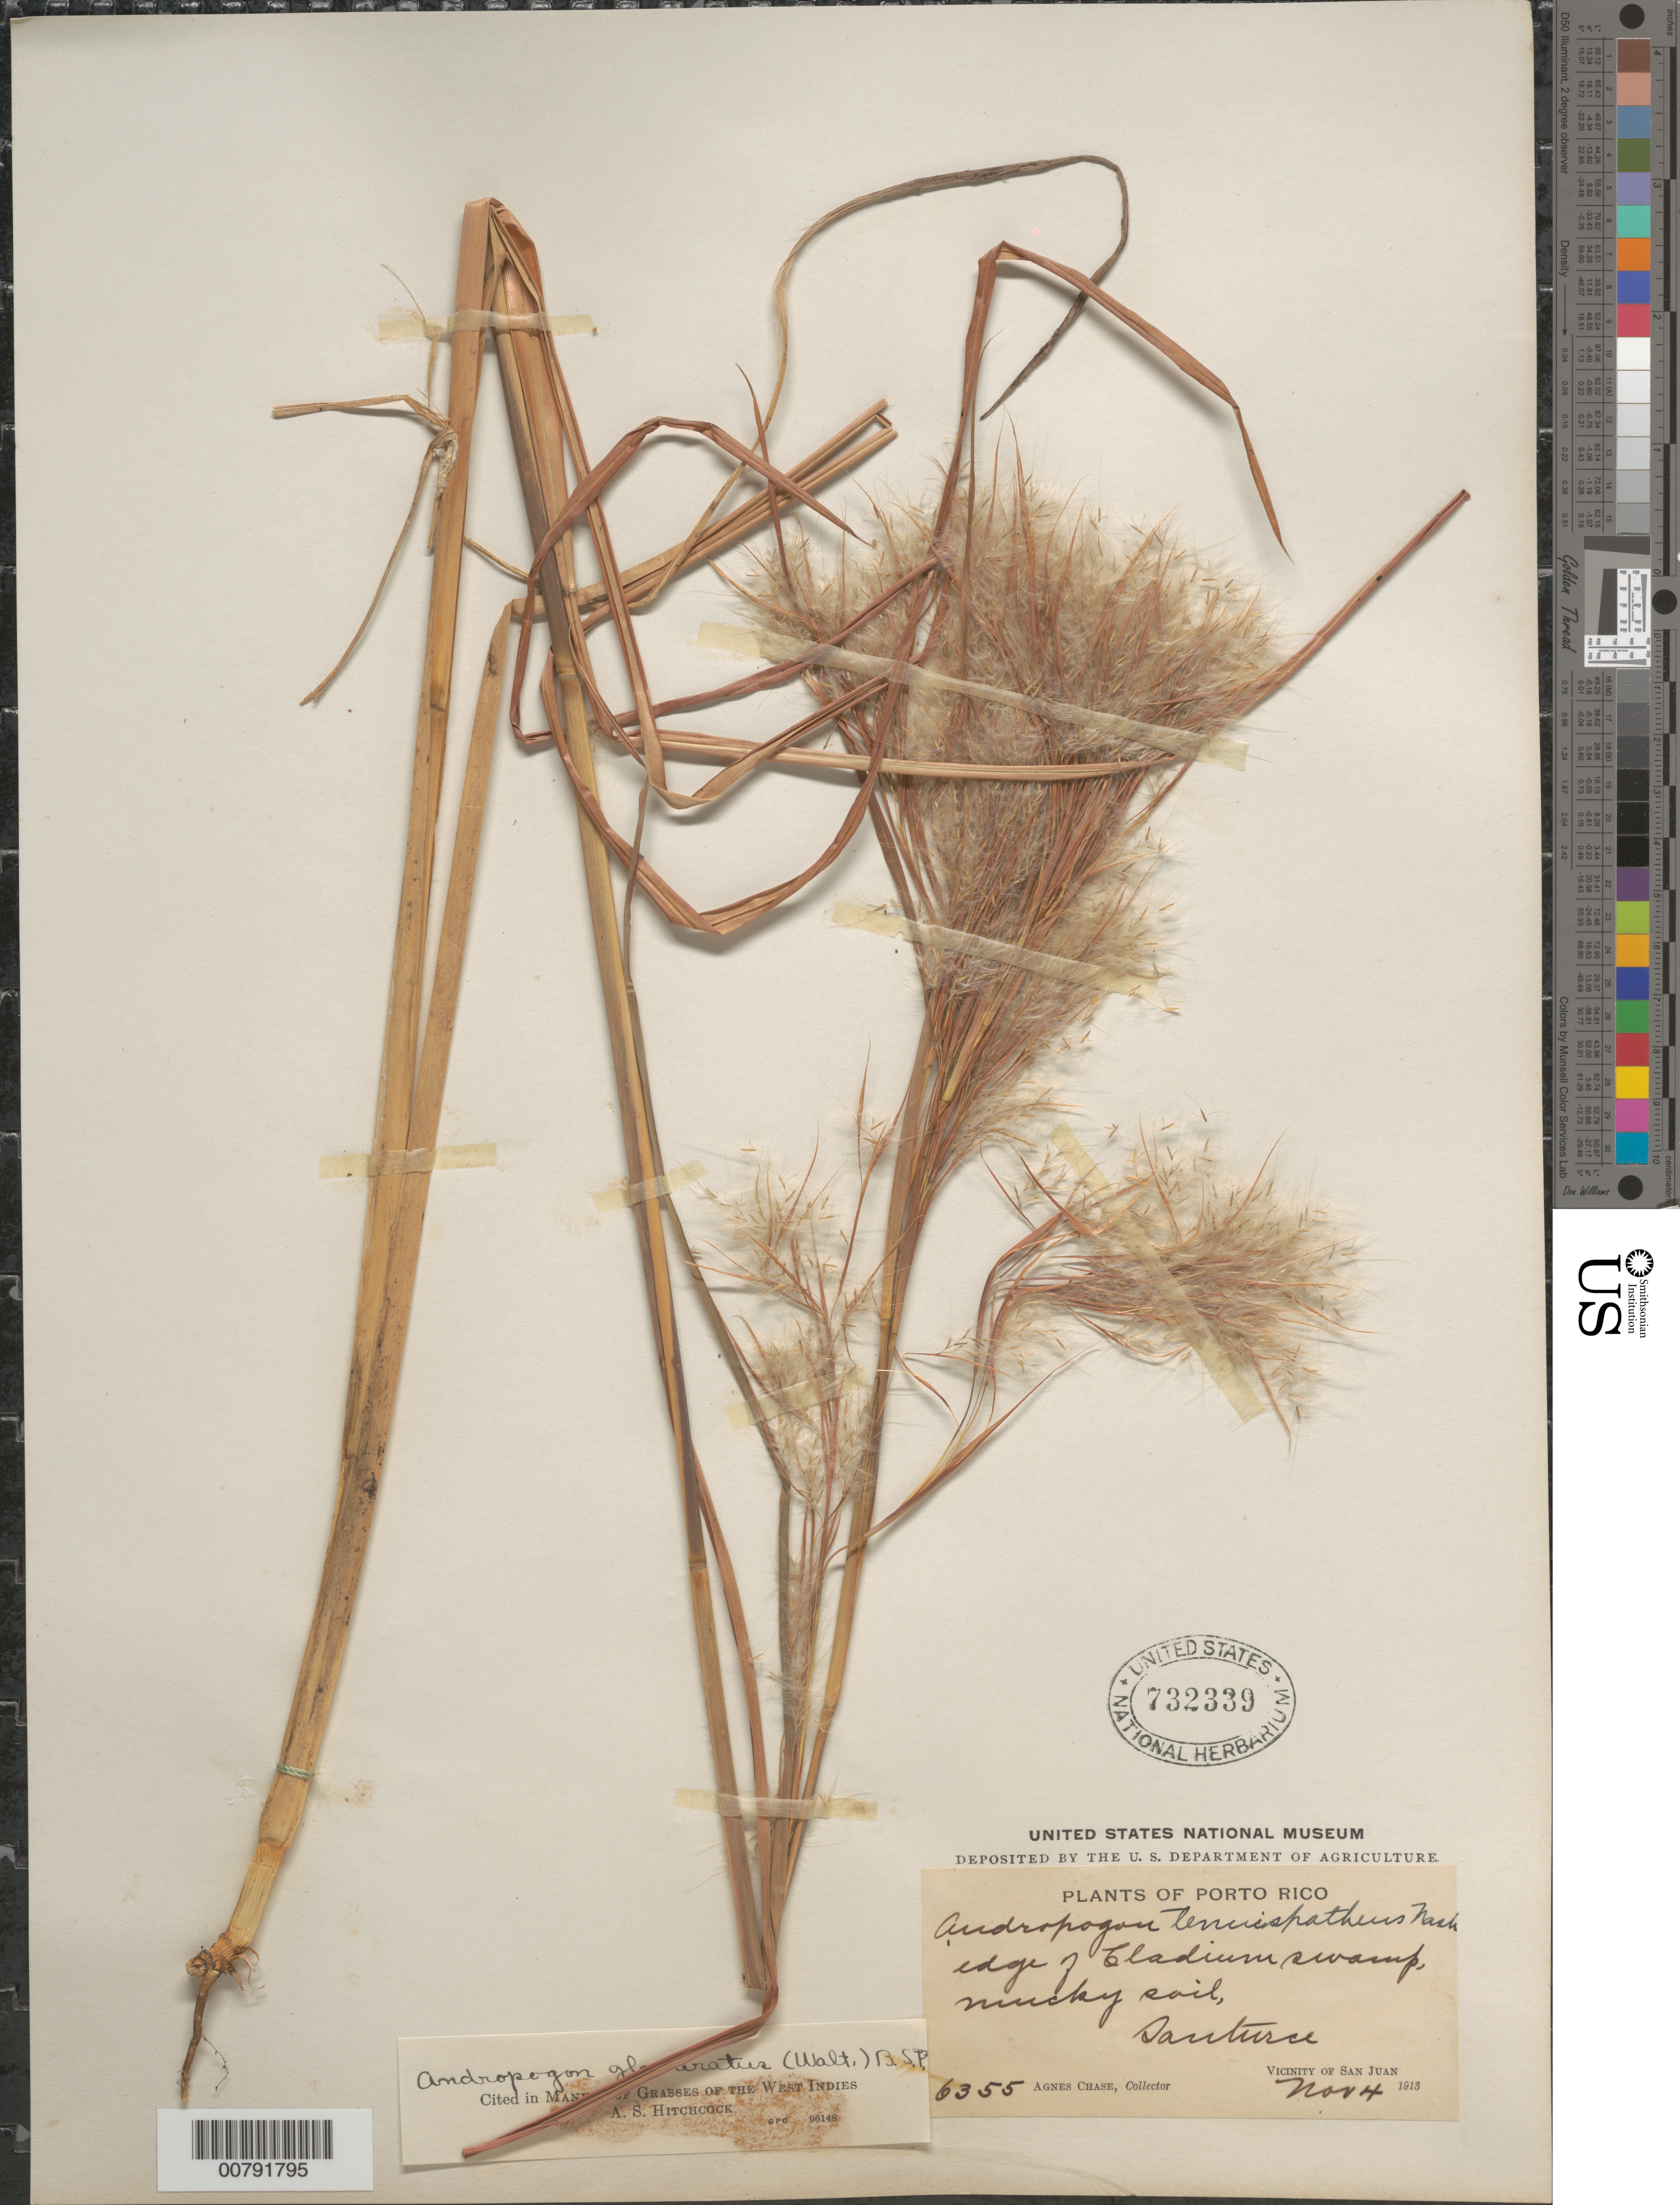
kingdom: Plantae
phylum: Tracheophyta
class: Liliopsida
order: Poales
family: Poaceae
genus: Andropogon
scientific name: Andropogon glomeratus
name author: (Walter) Britton, Stearns & Poggenb.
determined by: Hitchcock, Albert S.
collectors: A. Chase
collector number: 6355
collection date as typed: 04 Nov 1913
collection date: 1913-11-04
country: Puerto Rico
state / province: San Juan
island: Puerto Rico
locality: San Juan vicinity, Santurce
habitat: Edge of Cladium swamp, mucky soil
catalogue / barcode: US 732339